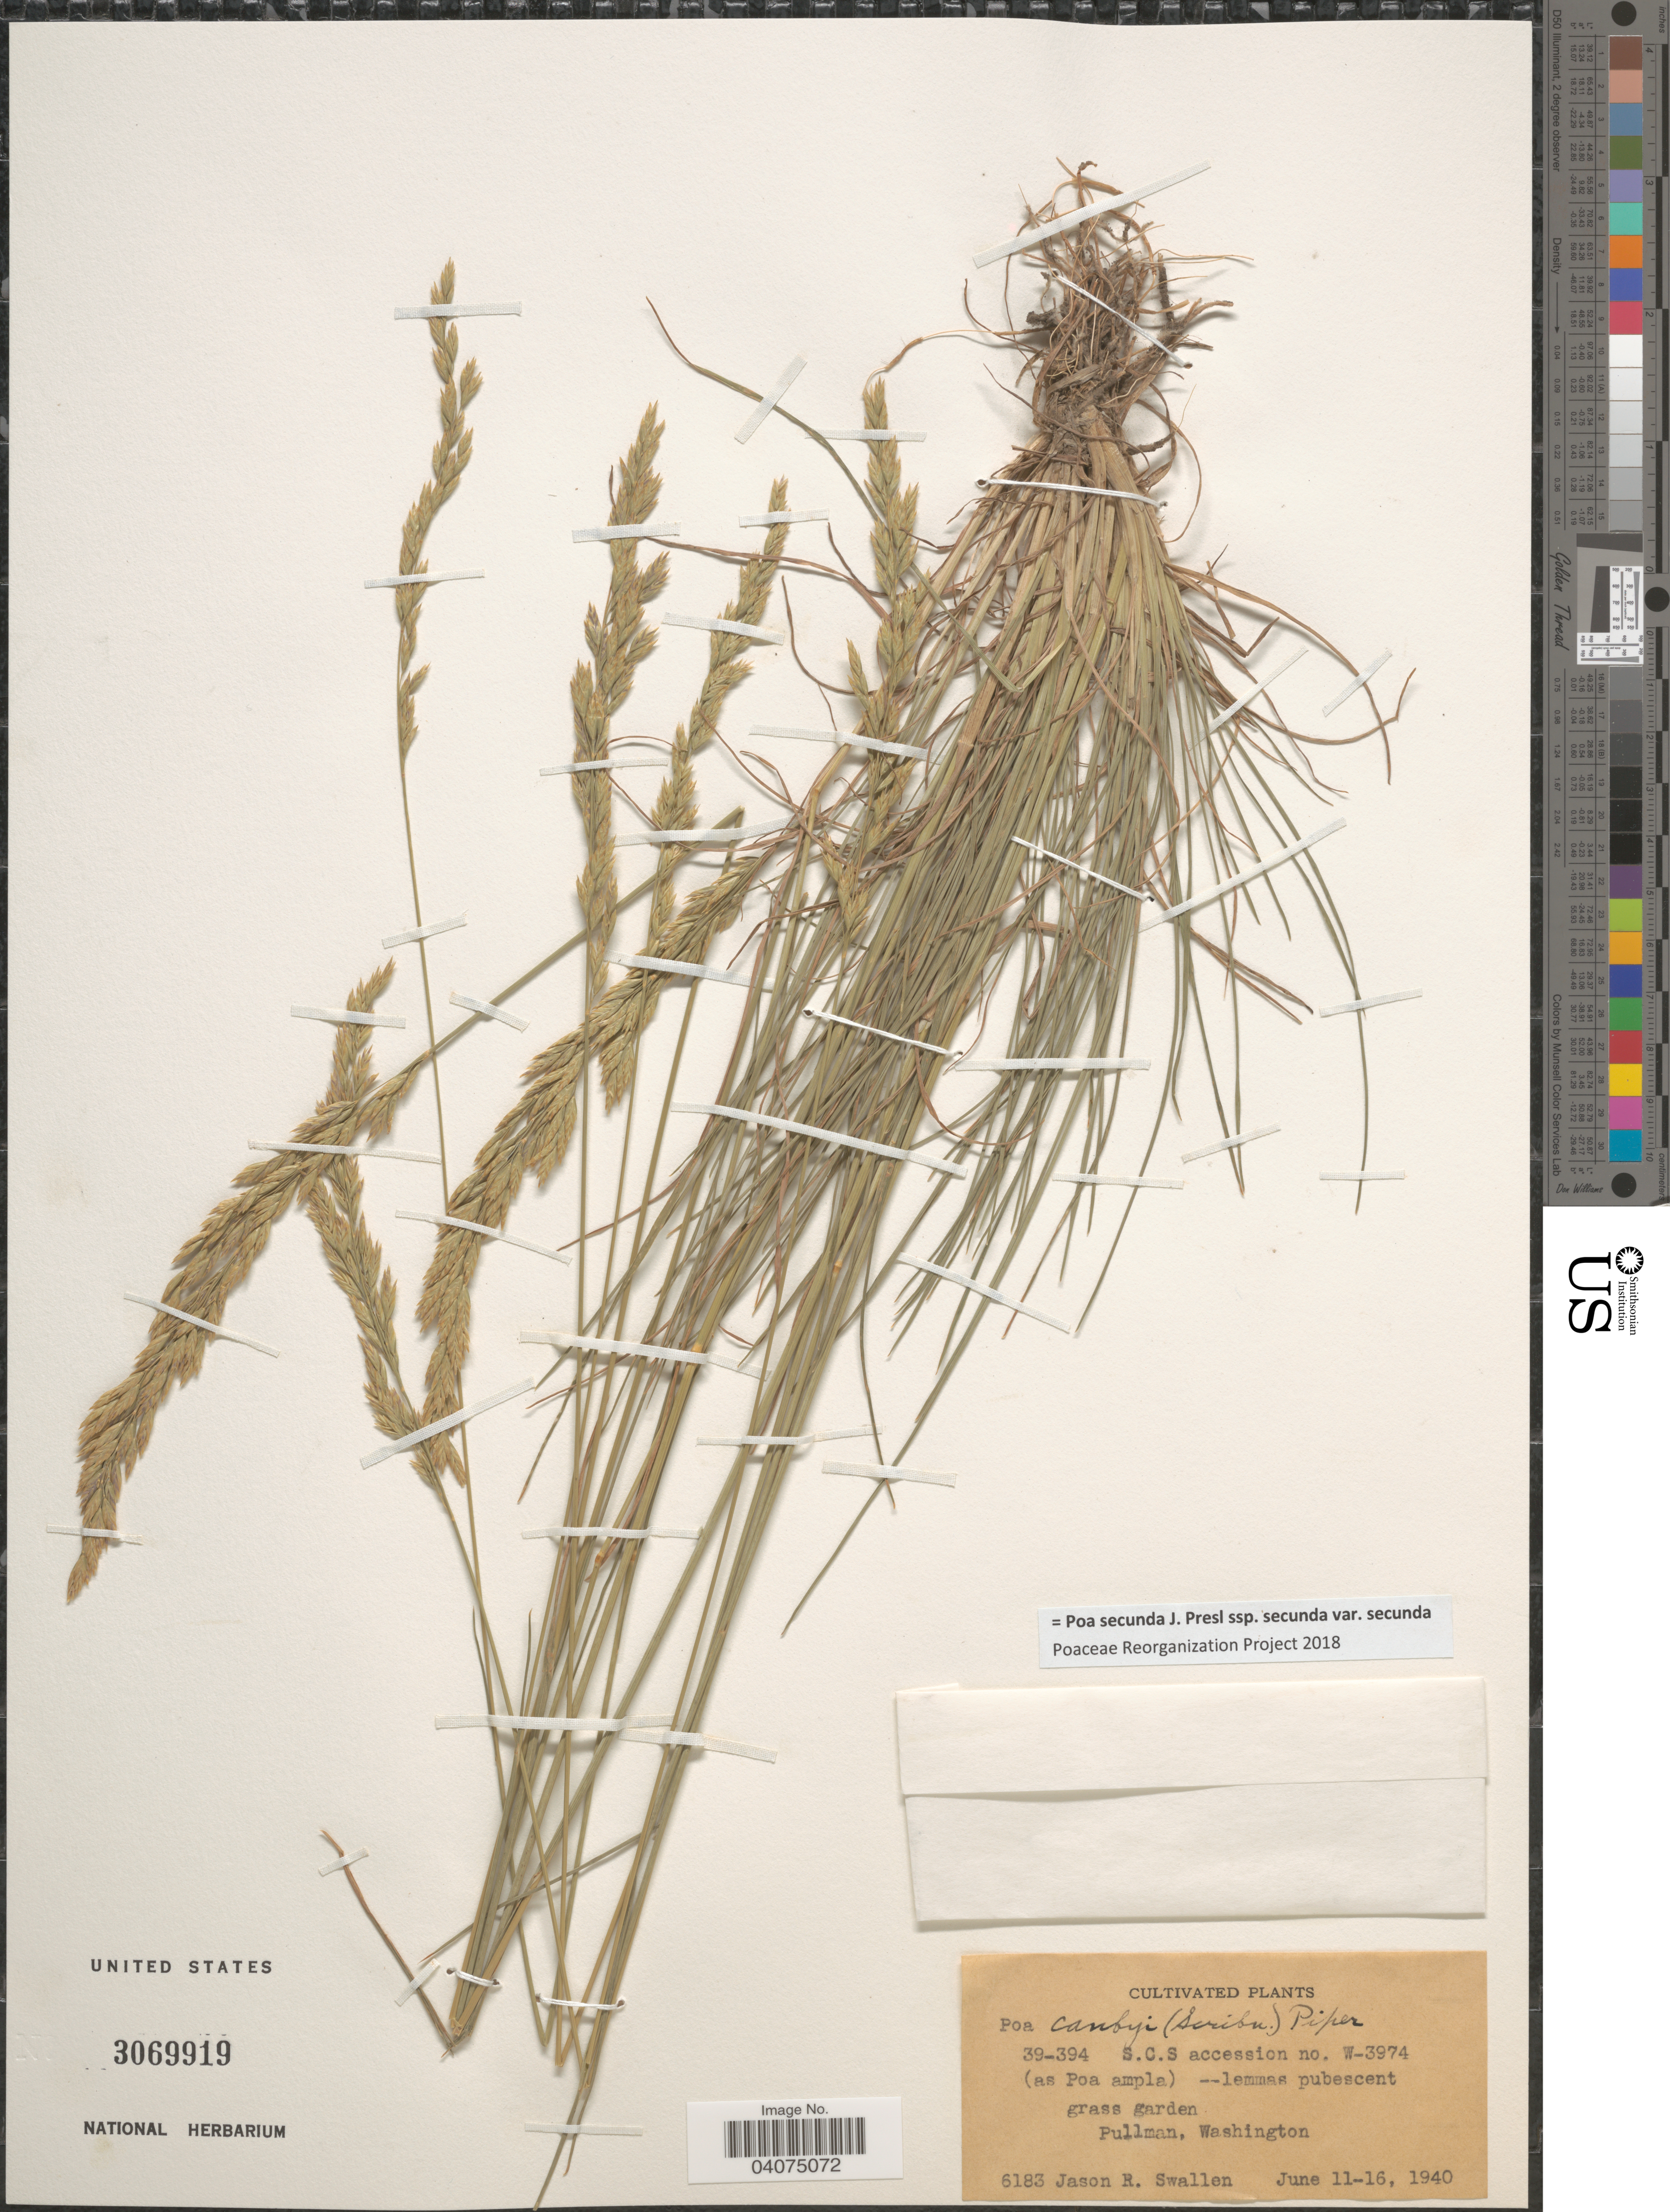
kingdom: Plantae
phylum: Tracheophyta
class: Liliopsida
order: Poales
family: Poaceae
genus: Poa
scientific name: Poa secunda subsp. secunda var. secunda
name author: J. Presl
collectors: J. R. Swallen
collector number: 6183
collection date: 1940-06-11/1940-06-16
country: United States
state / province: Washington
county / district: Whitman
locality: Grass garden, Pullman.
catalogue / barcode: US 3069919